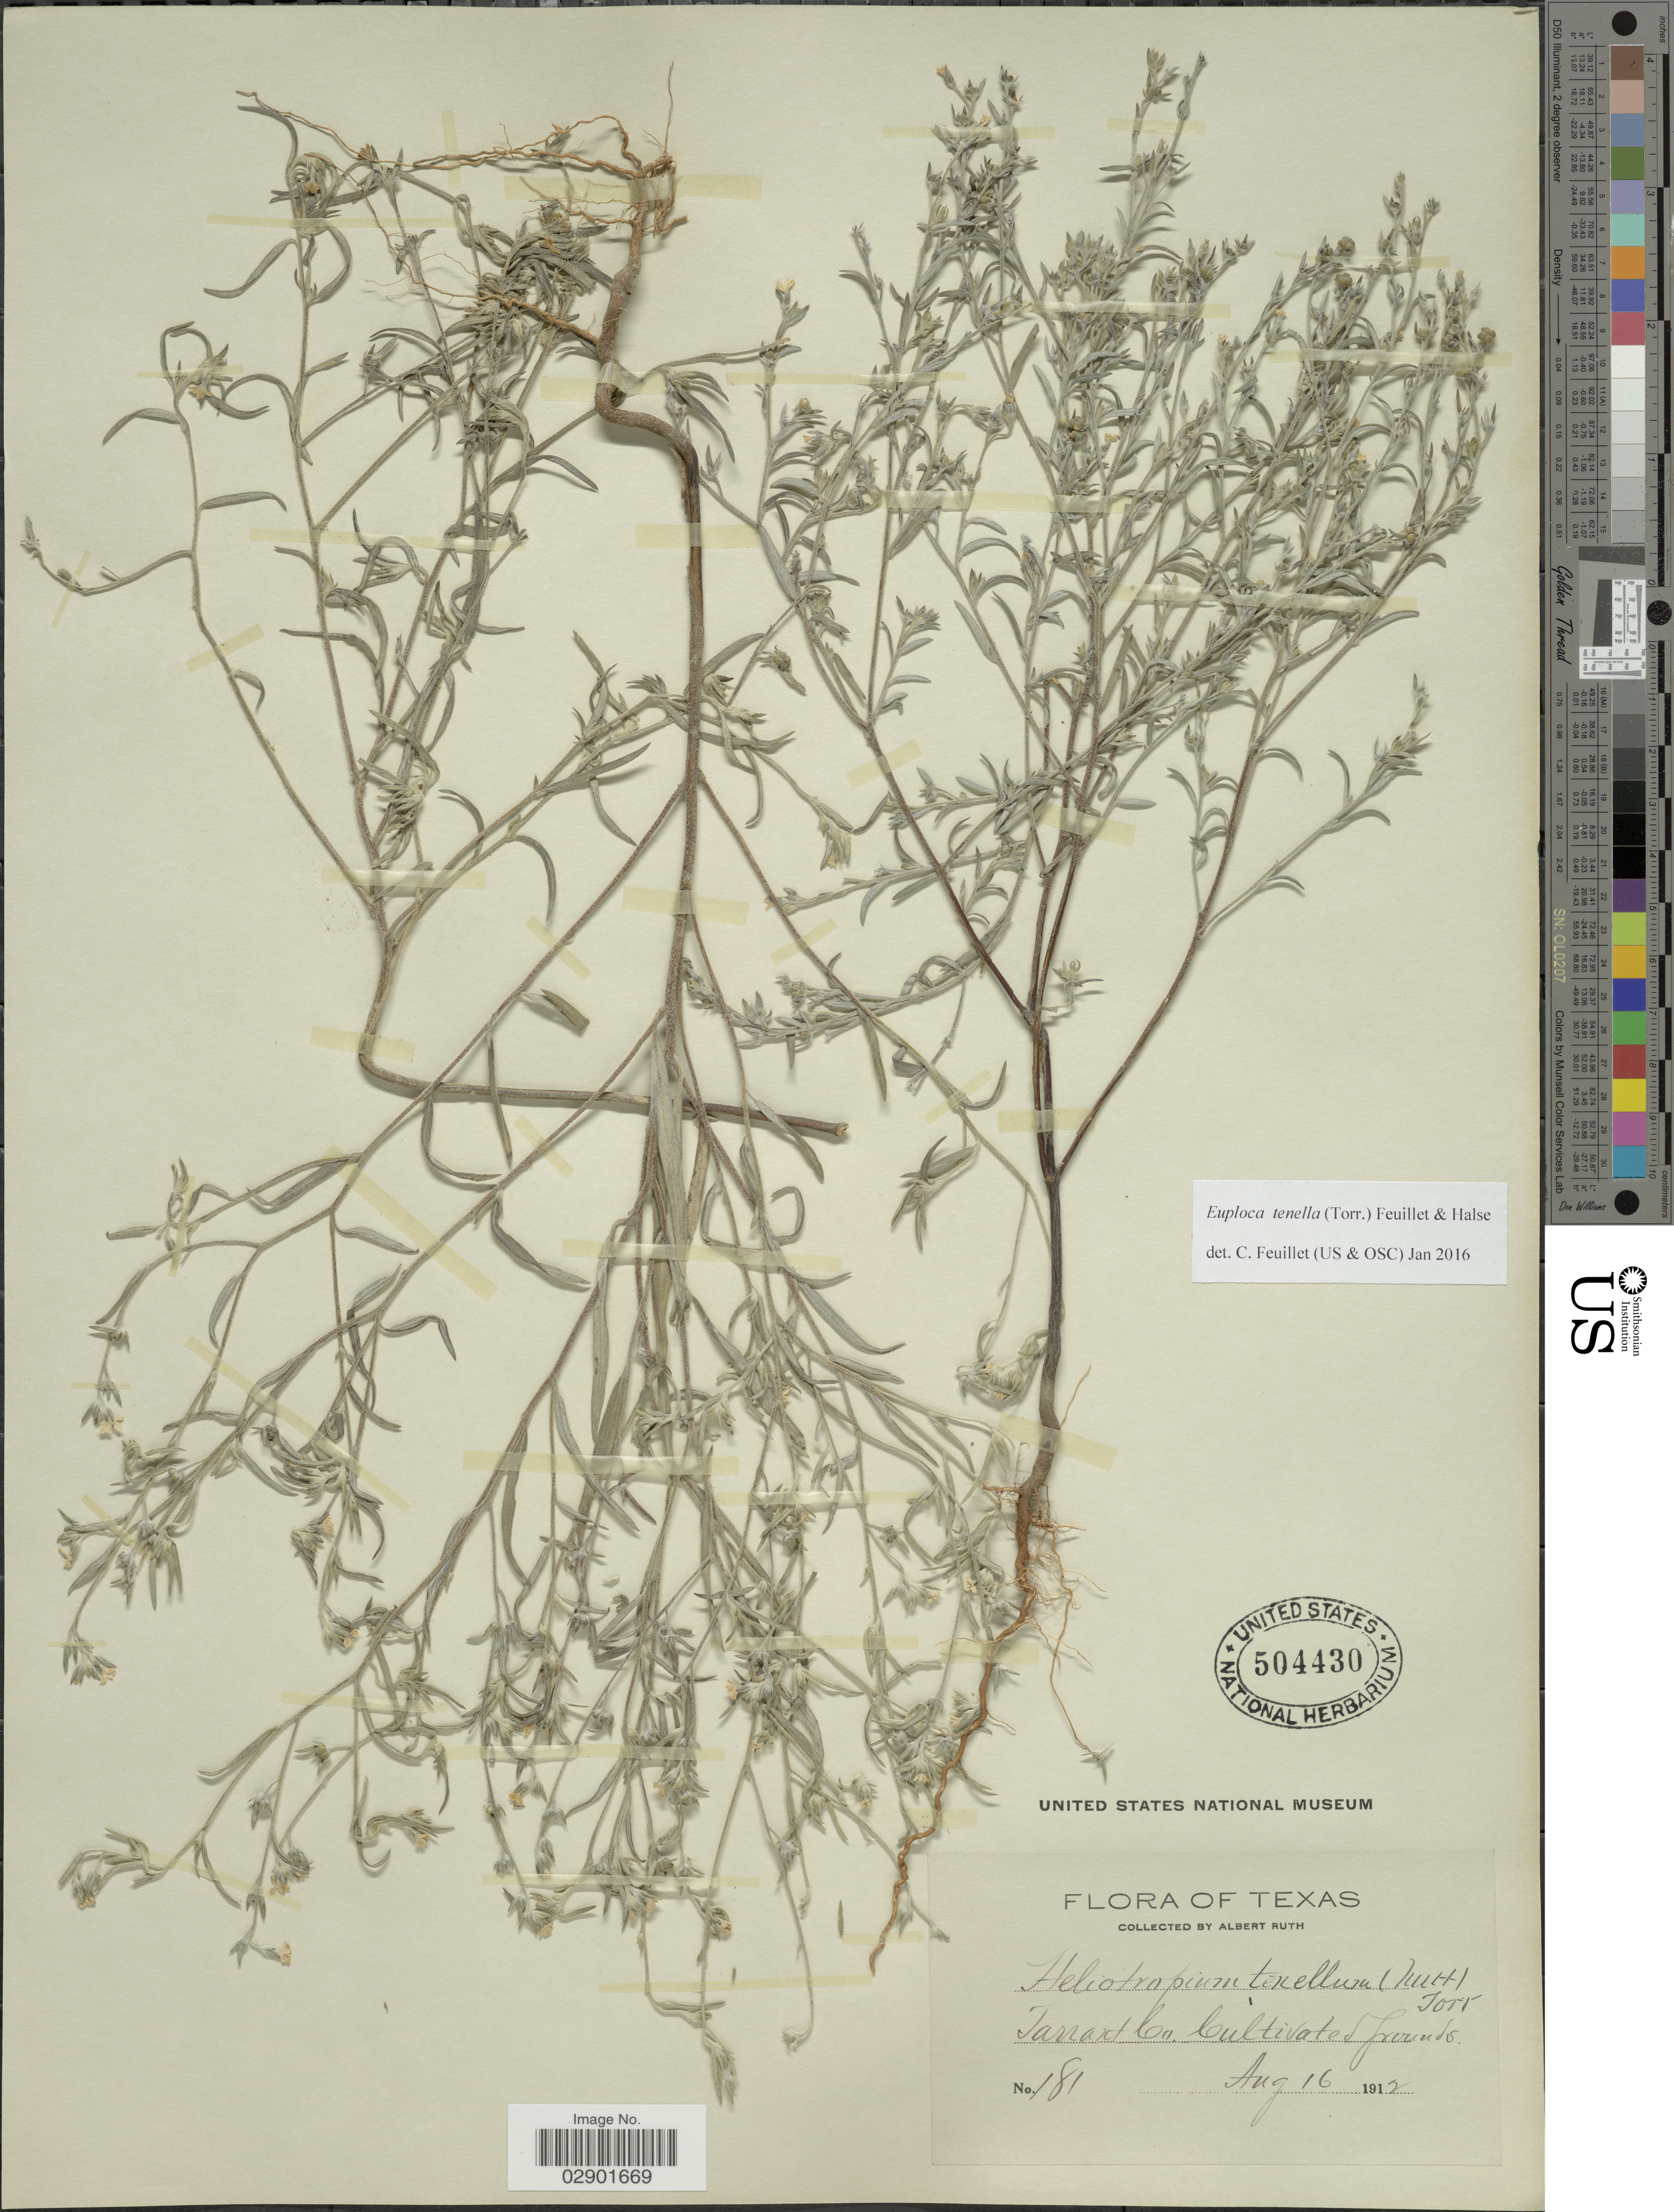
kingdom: Plantae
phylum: Tracheophyta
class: Magnoliopsida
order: Boraginales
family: Heliotropiaceae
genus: Euploca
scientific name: Euploca tenella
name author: (Torr.) Feuillet & Halse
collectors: A. Ruth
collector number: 181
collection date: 1912-08-16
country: United States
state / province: Texas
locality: Tarrant Co. Cultivated grounds.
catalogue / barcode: US 504430